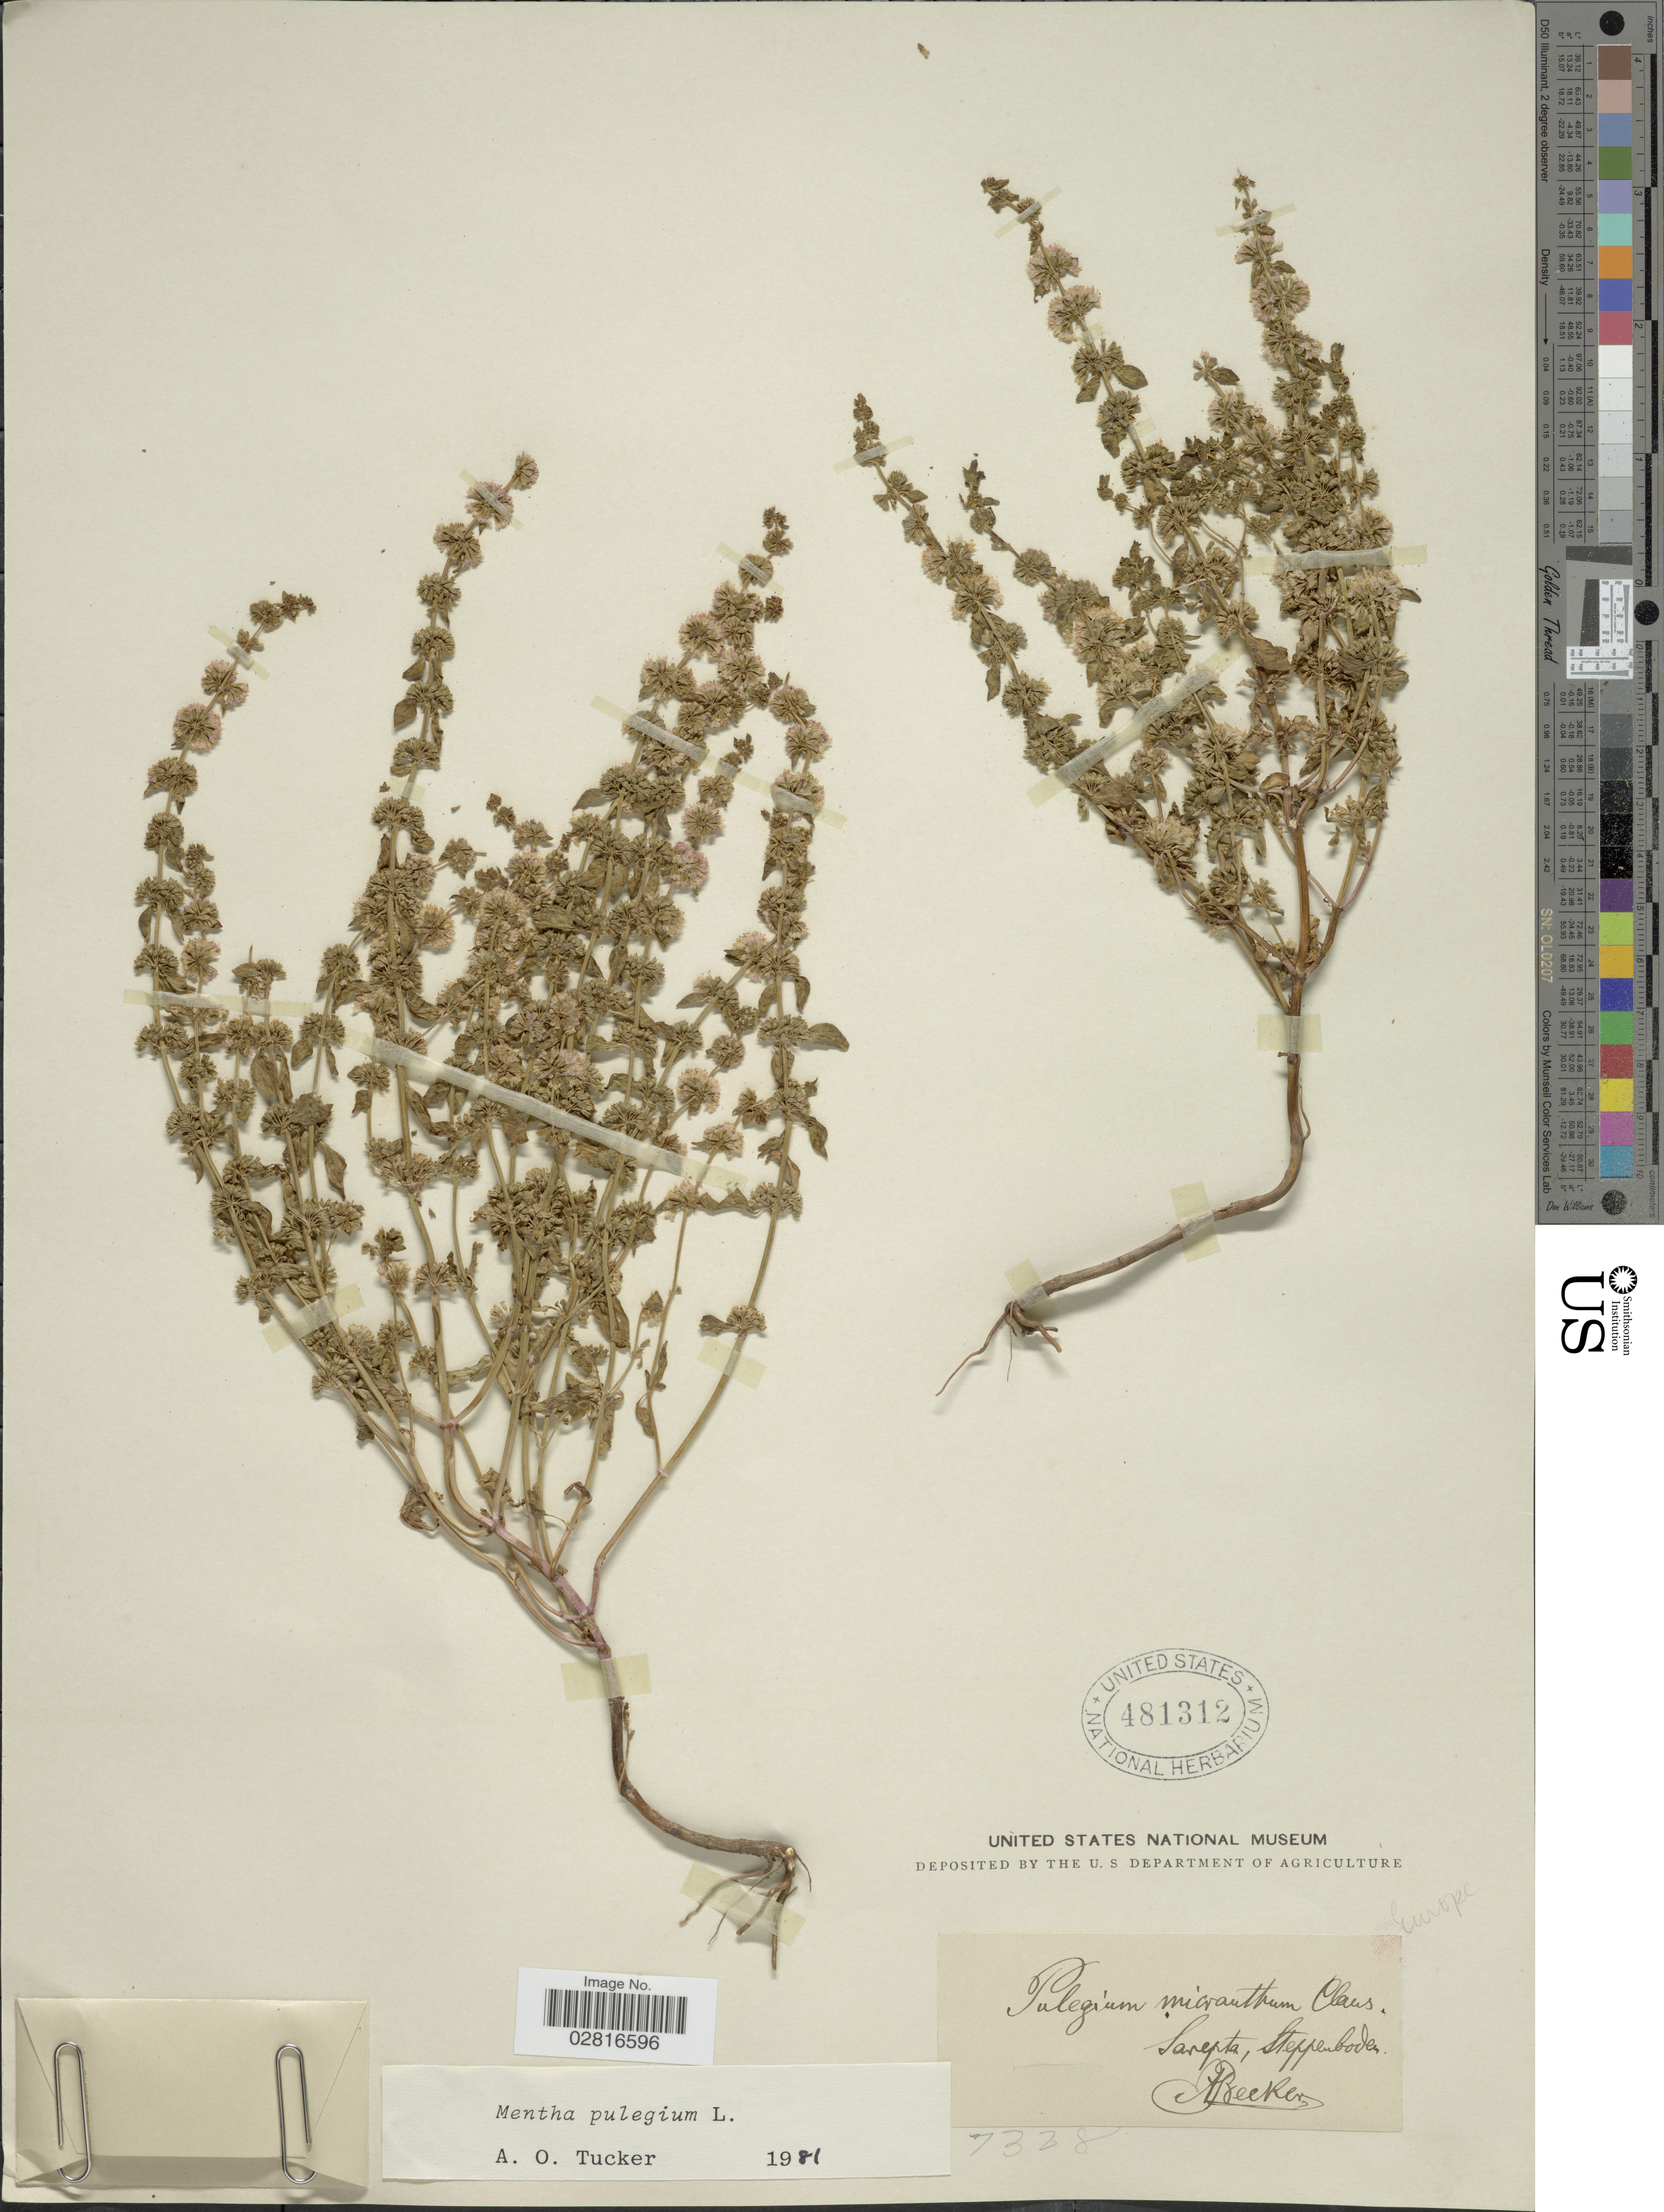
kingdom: Plantae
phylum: Tracheophyta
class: Magnoliopsida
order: Lamiales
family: Lamiaceae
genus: Mentha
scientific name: Mentha pulegium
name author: L.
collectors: A. Becker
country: Russian Federation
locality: Sarepta, Steppenbodem. Europe.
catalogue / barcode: US 481312